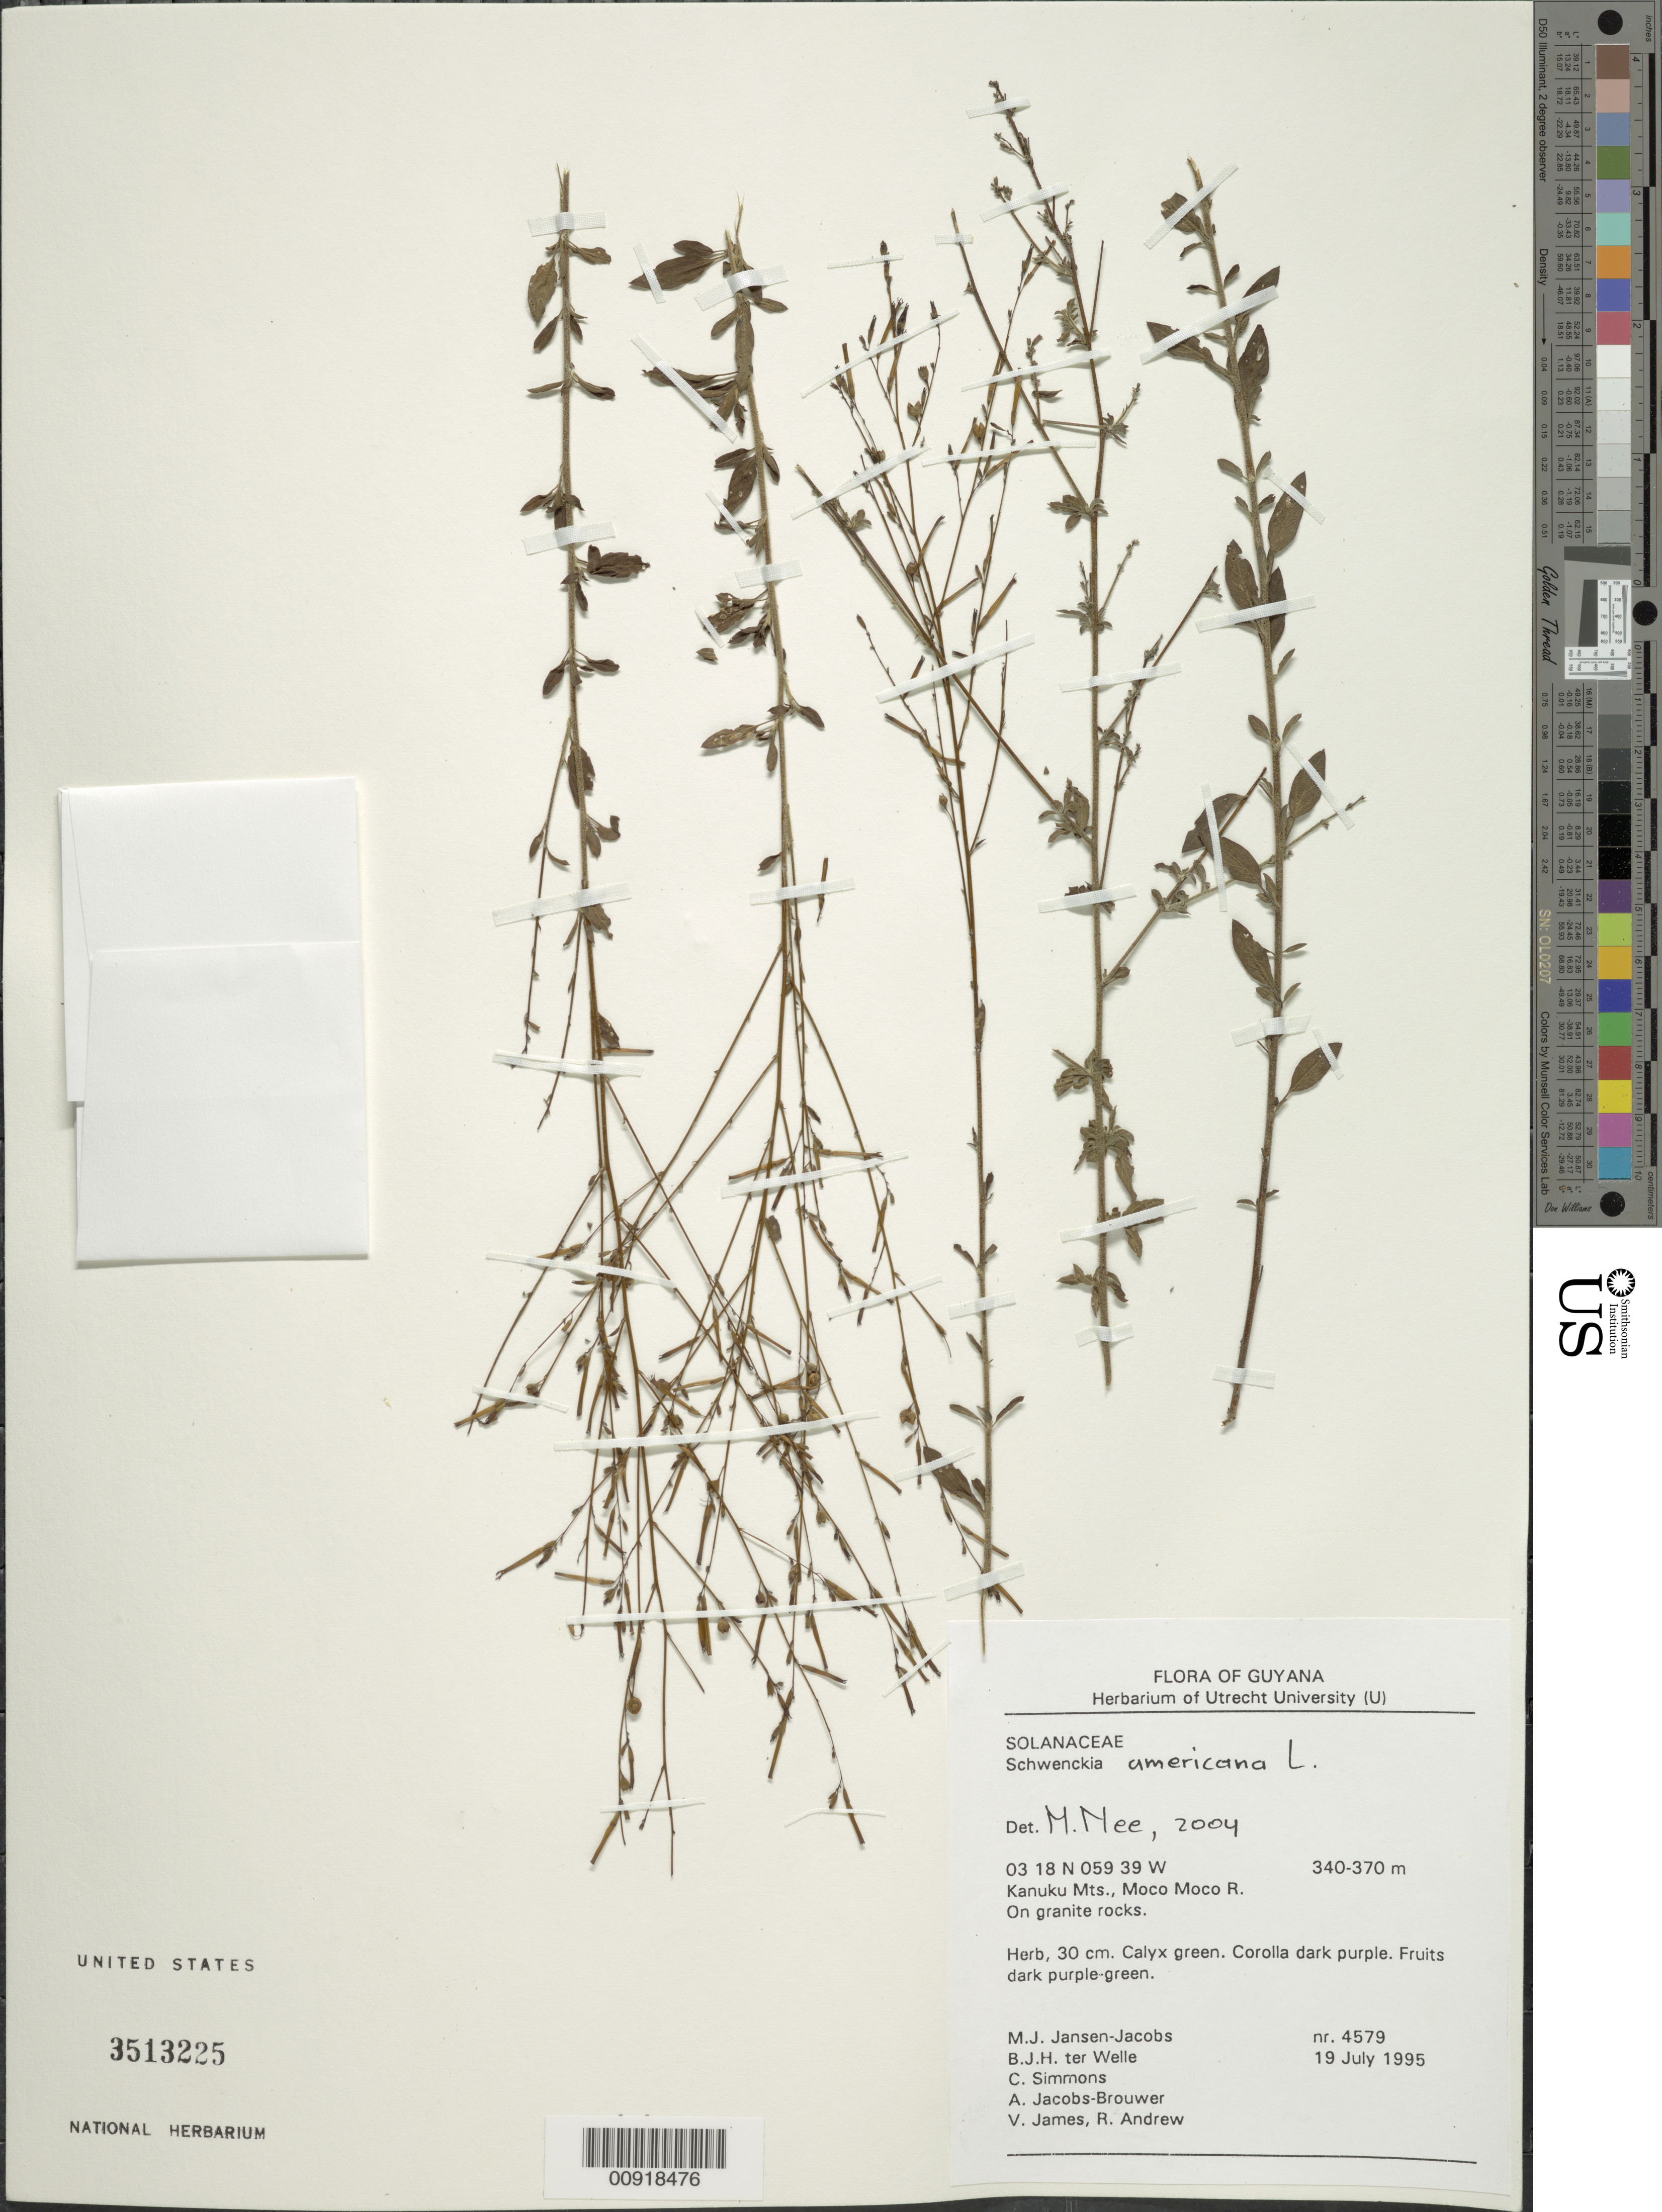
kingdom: Plantae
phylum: Tracheophyta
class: Magnoliopsida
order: Solanales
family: Solanaceae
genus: Schwenckia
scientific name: Schwenckia americana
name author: L.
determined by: Nee, Michael H.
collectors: M. J. Jansen-Jacobs, B. Welle, C. Simmons, A. Jacobs-Brouwer, V. James & R. Andrew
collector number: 4579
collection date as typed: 19-Jul-95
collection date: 1995-07-19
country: Guyana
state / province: U. Takutu-U. Essequibo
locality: Moco Moco River, Kanuku Mts.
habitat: Granite rocks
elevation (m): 340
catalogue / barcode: US 3513225